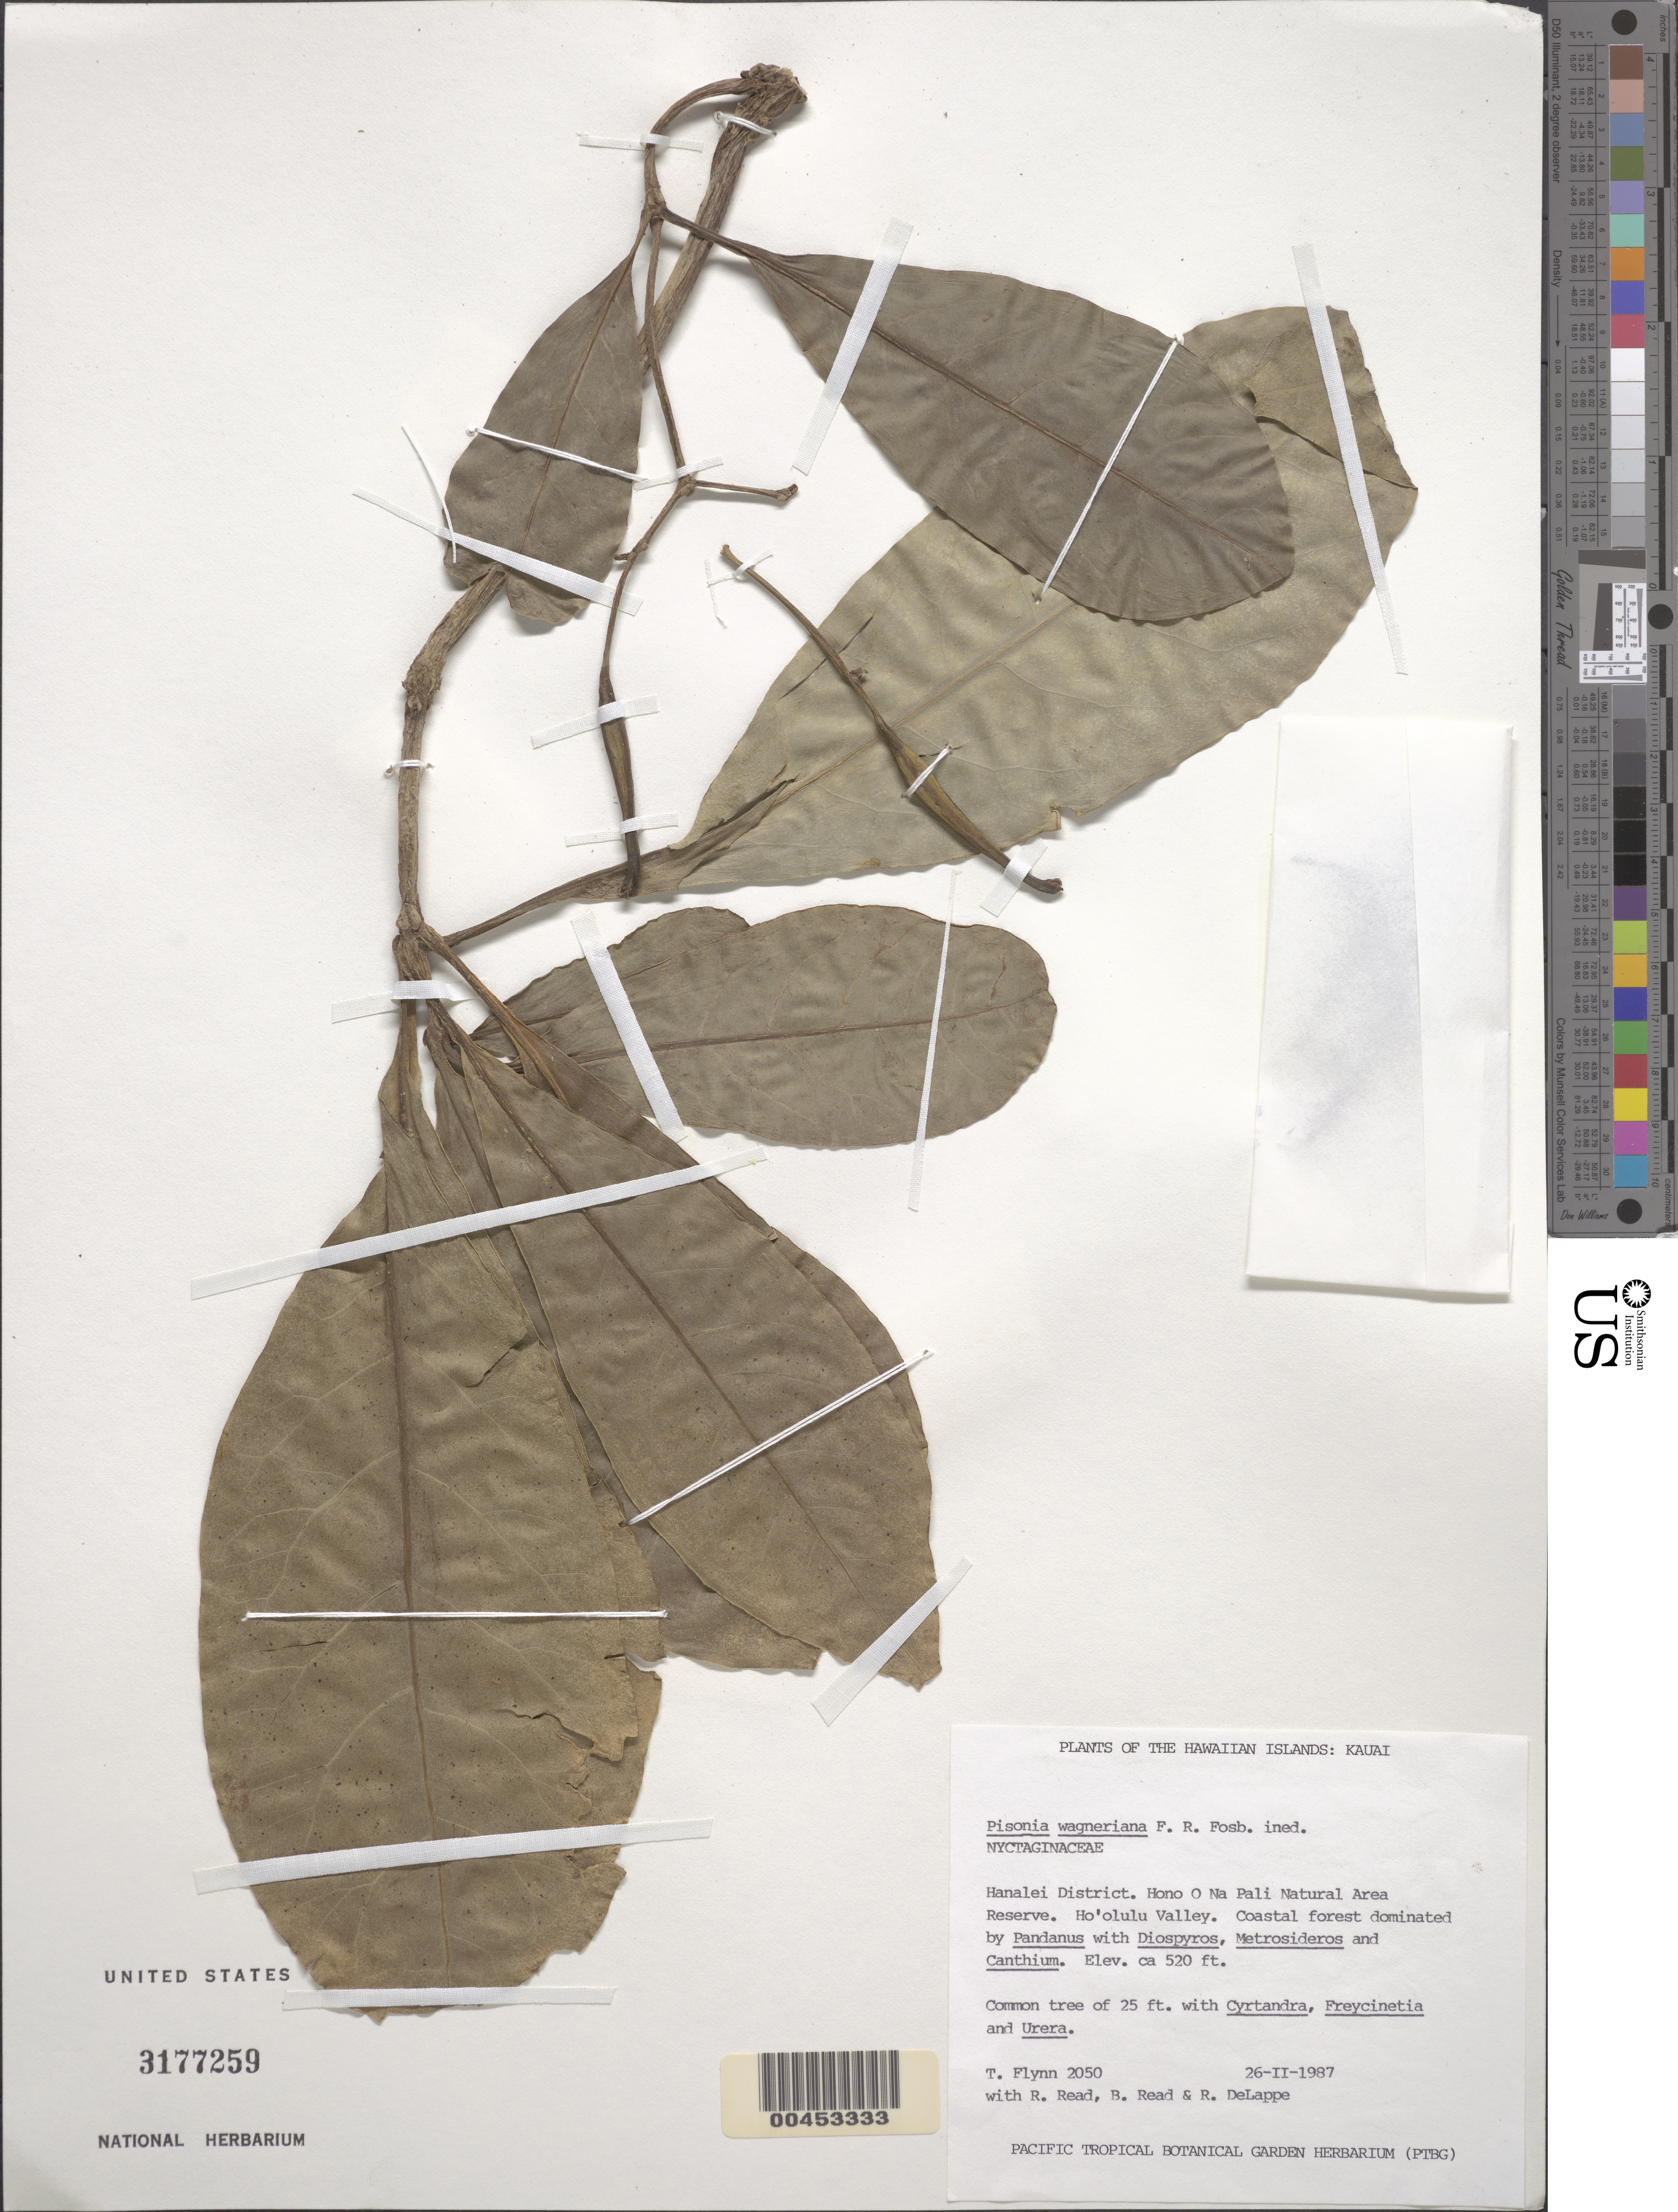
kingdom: Plantae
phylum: Tracheophyta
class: Magnoliopsida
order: Caryophyllales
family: Nyctaginaceae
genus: Ceodes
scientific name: Ceodes wagneriana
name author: (Fosberg) Rossetto & Caraballo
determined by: Wagner, W. L., (BOT), Smithsonian Institution - National Museum of Natural History (UNITED STATES)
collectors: T. W. Flynn, R. W. Read, B. Read & R. DeLappe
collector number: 2050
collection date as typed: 26 Feb 1987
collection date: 1987-02-26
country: United States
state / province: Hawaii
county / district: Kauai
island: Kaua'i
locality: Hanalei Dist. Hono O Na Pali Natural Area Res. Hoolulu Valley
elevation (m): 158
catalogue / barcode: US 3177259